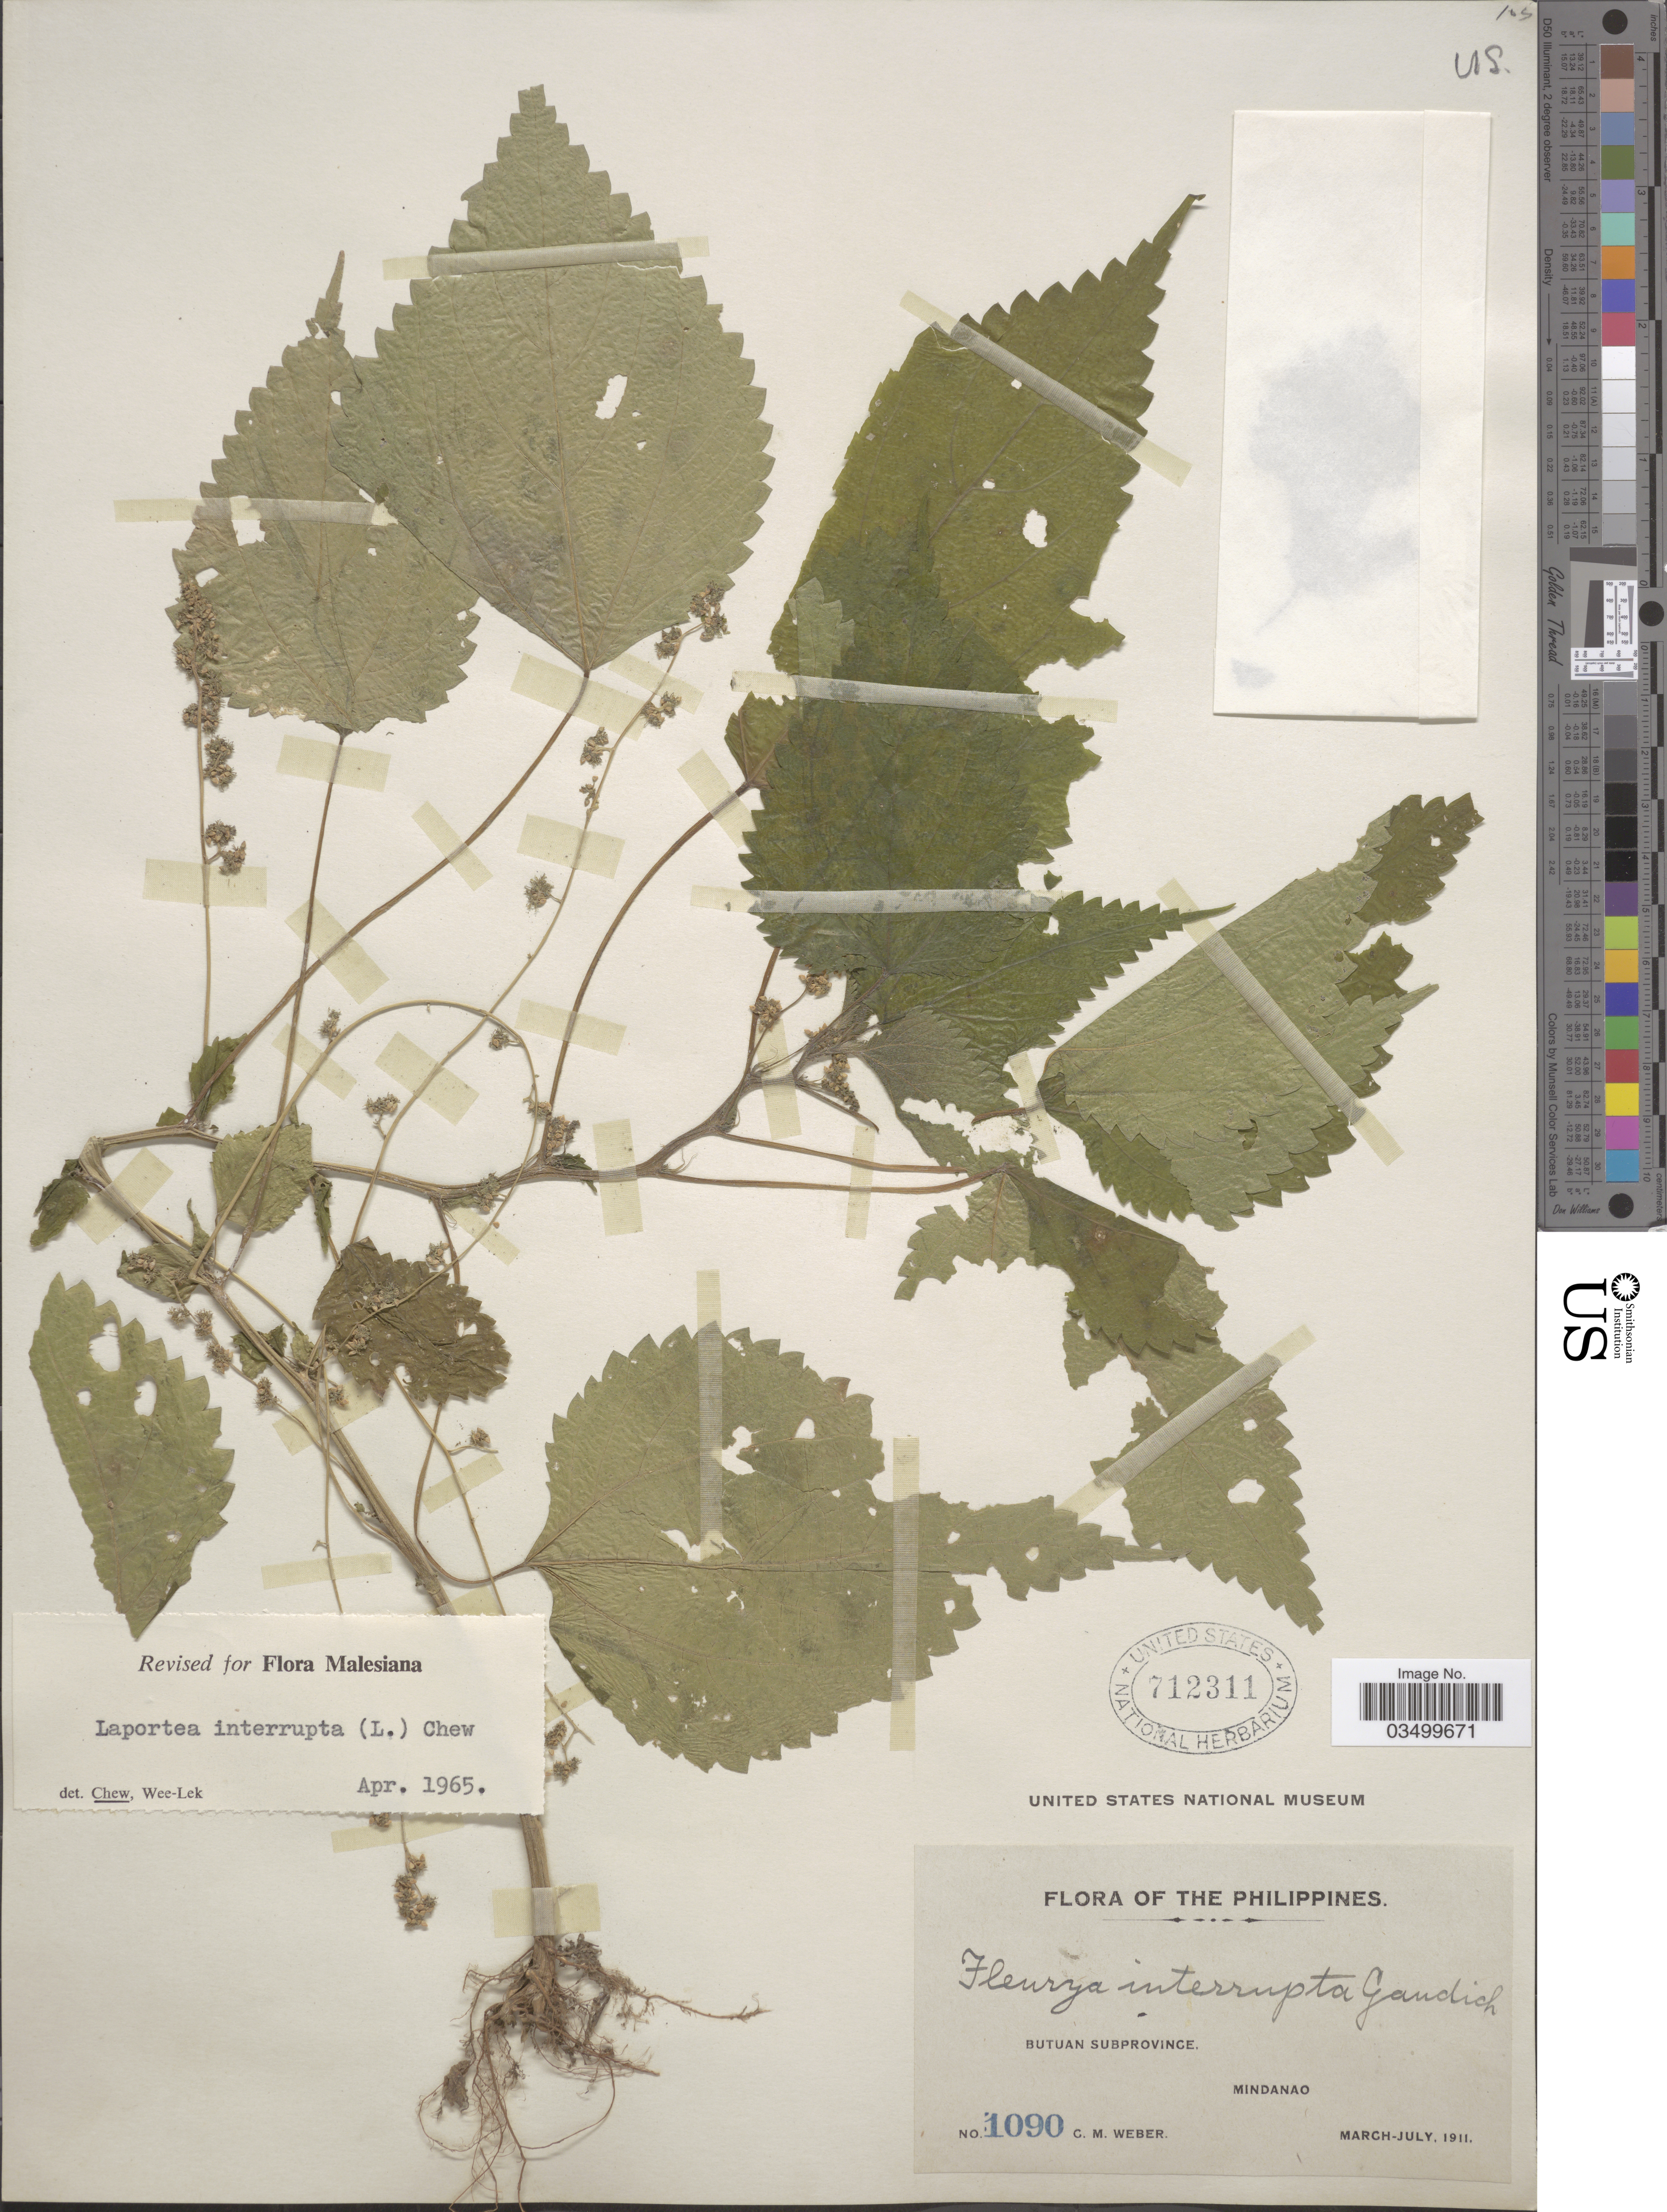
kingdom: Plantae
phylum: Tracheophyta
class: Magnoliopsida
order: Rosales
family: Urticaceae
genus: Laportea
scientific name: Laportea interrupta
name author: (L.) Chew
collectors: C. M. Weber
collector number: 1090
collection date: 1911-03/1911-07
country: Philippines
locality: Butuan Subprovince. Mindanao.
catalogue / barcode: US 712311